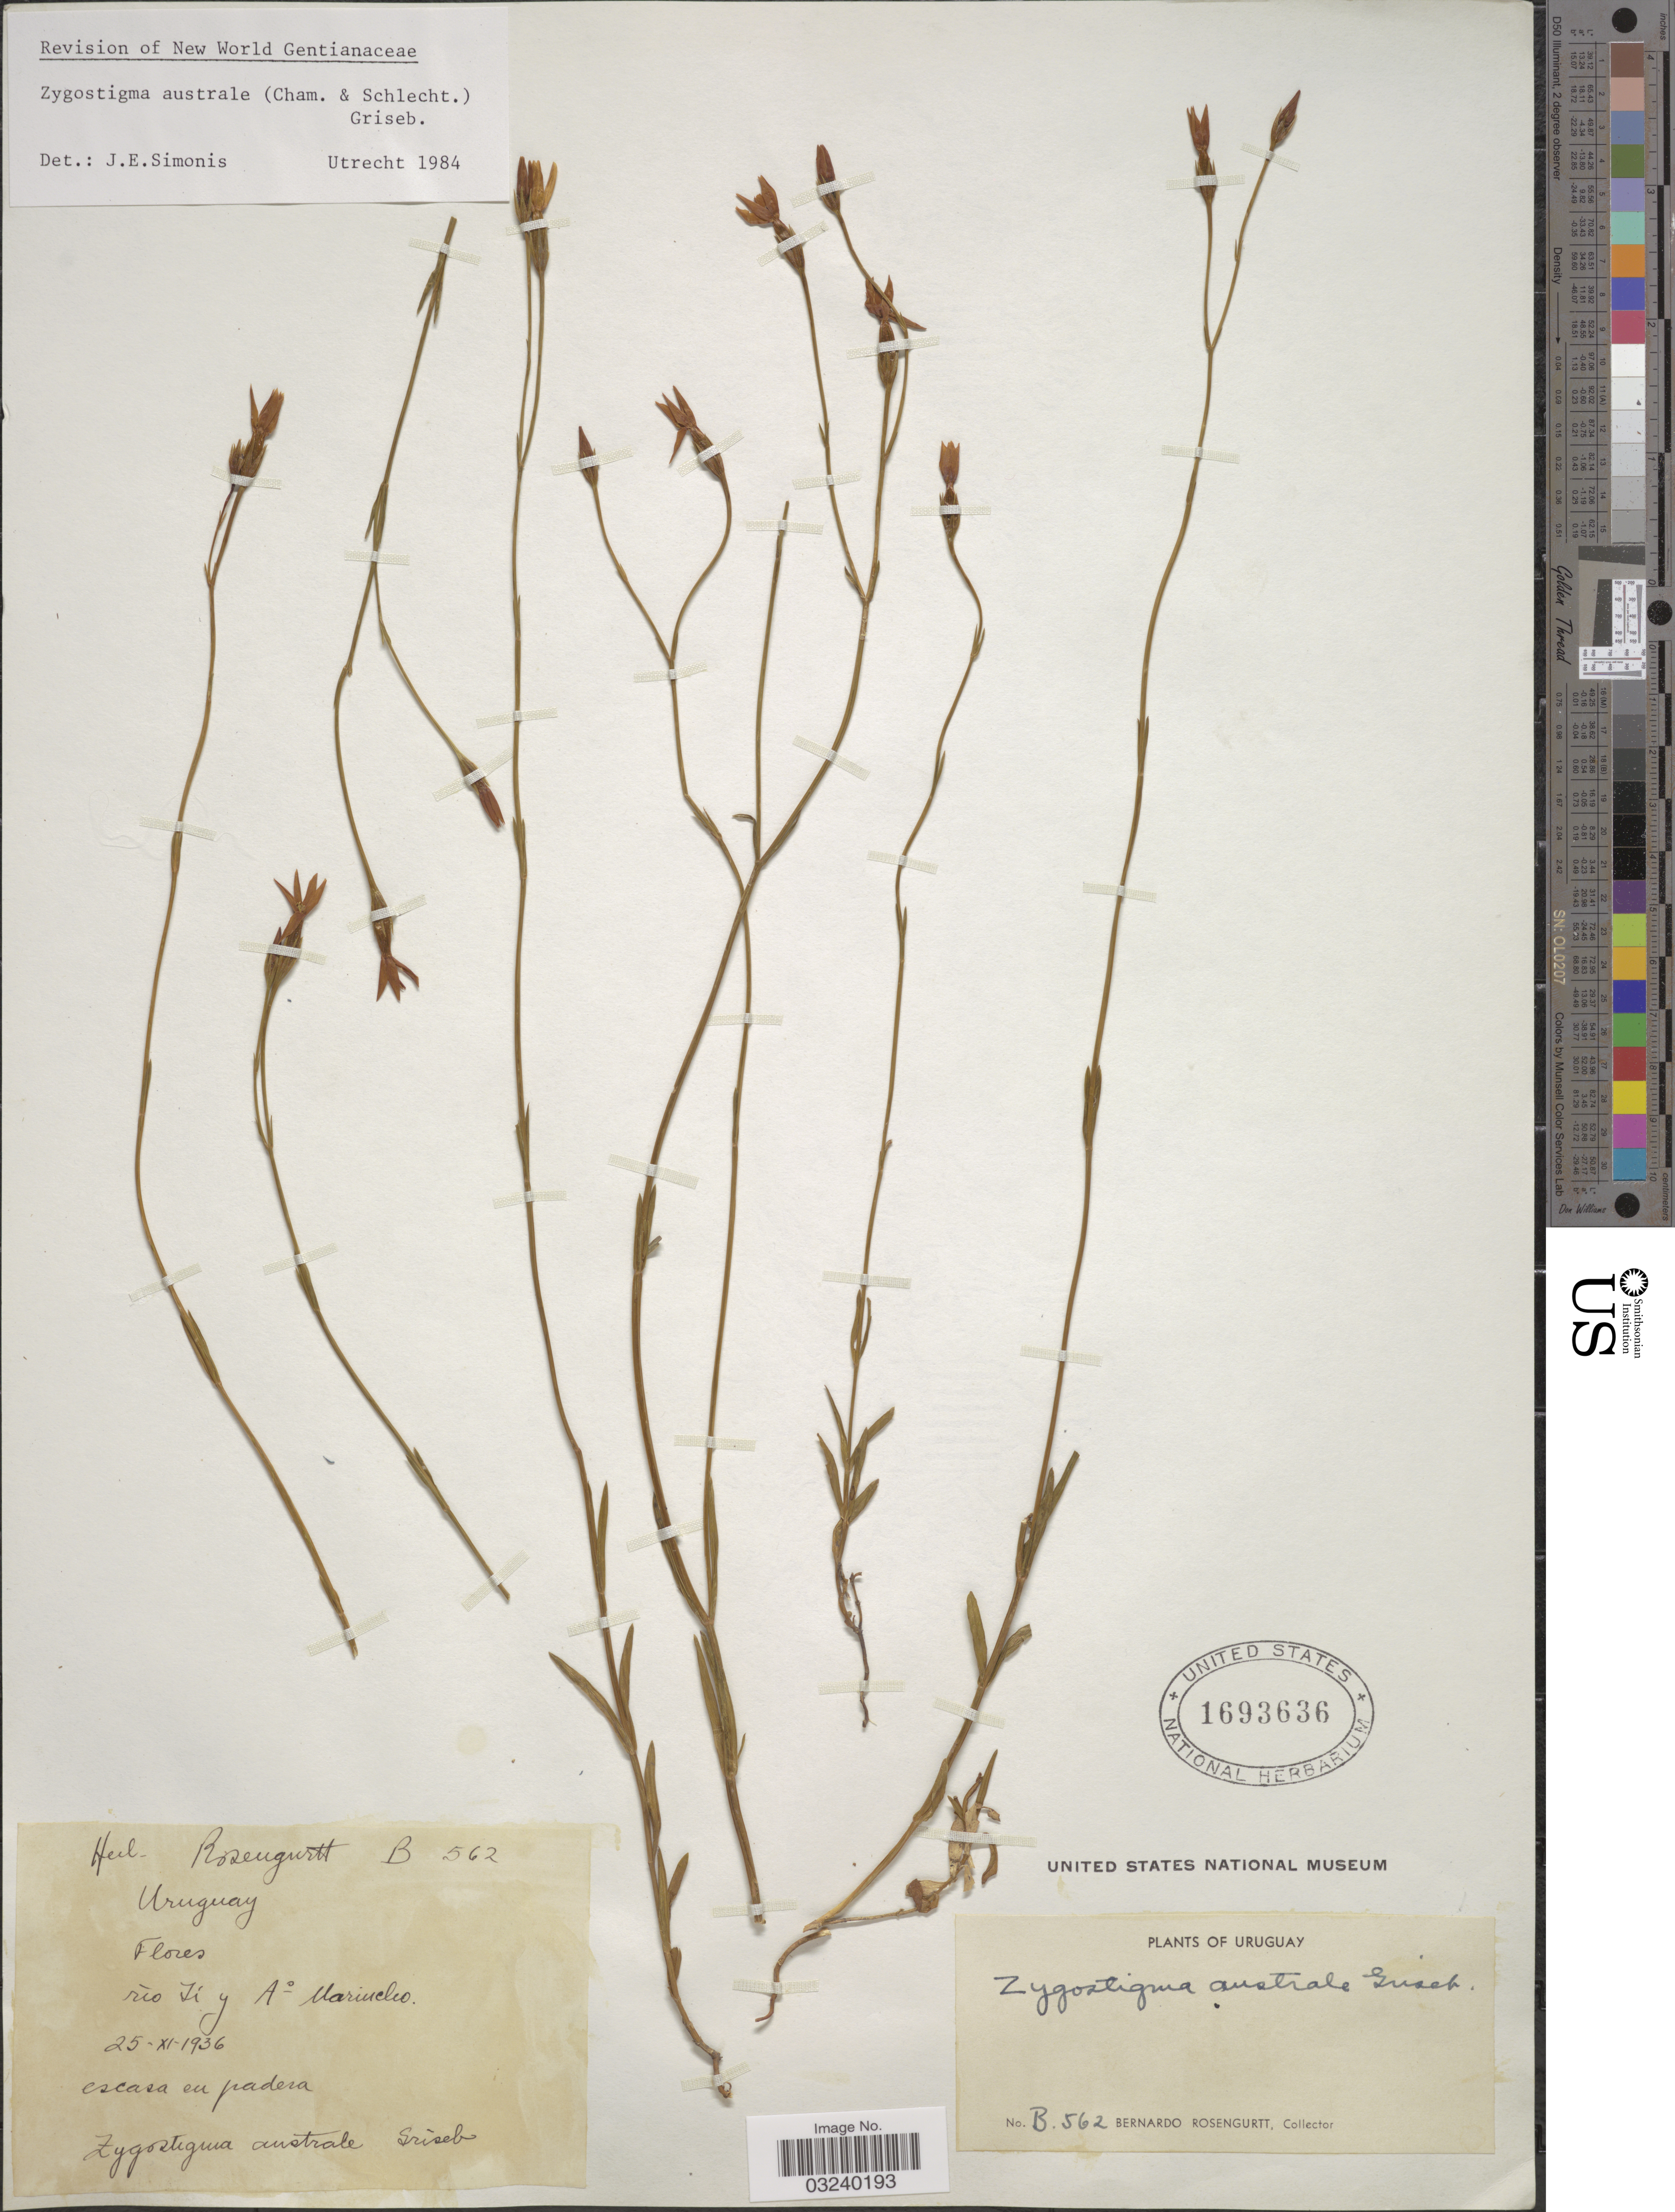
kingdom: Plantae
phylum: Tracheophyta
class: Magnoliopsida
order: Gentianales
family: Gentianaceae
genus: Zygostigma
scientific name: Zygostigma australe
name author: (Cham. & Schltdl.) Griseb.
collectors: B. Rosengurtt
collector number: B562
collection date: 1936-11-25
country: Uruguay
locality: Rìo Yi y A° Marincho.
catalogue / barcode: US 1693636